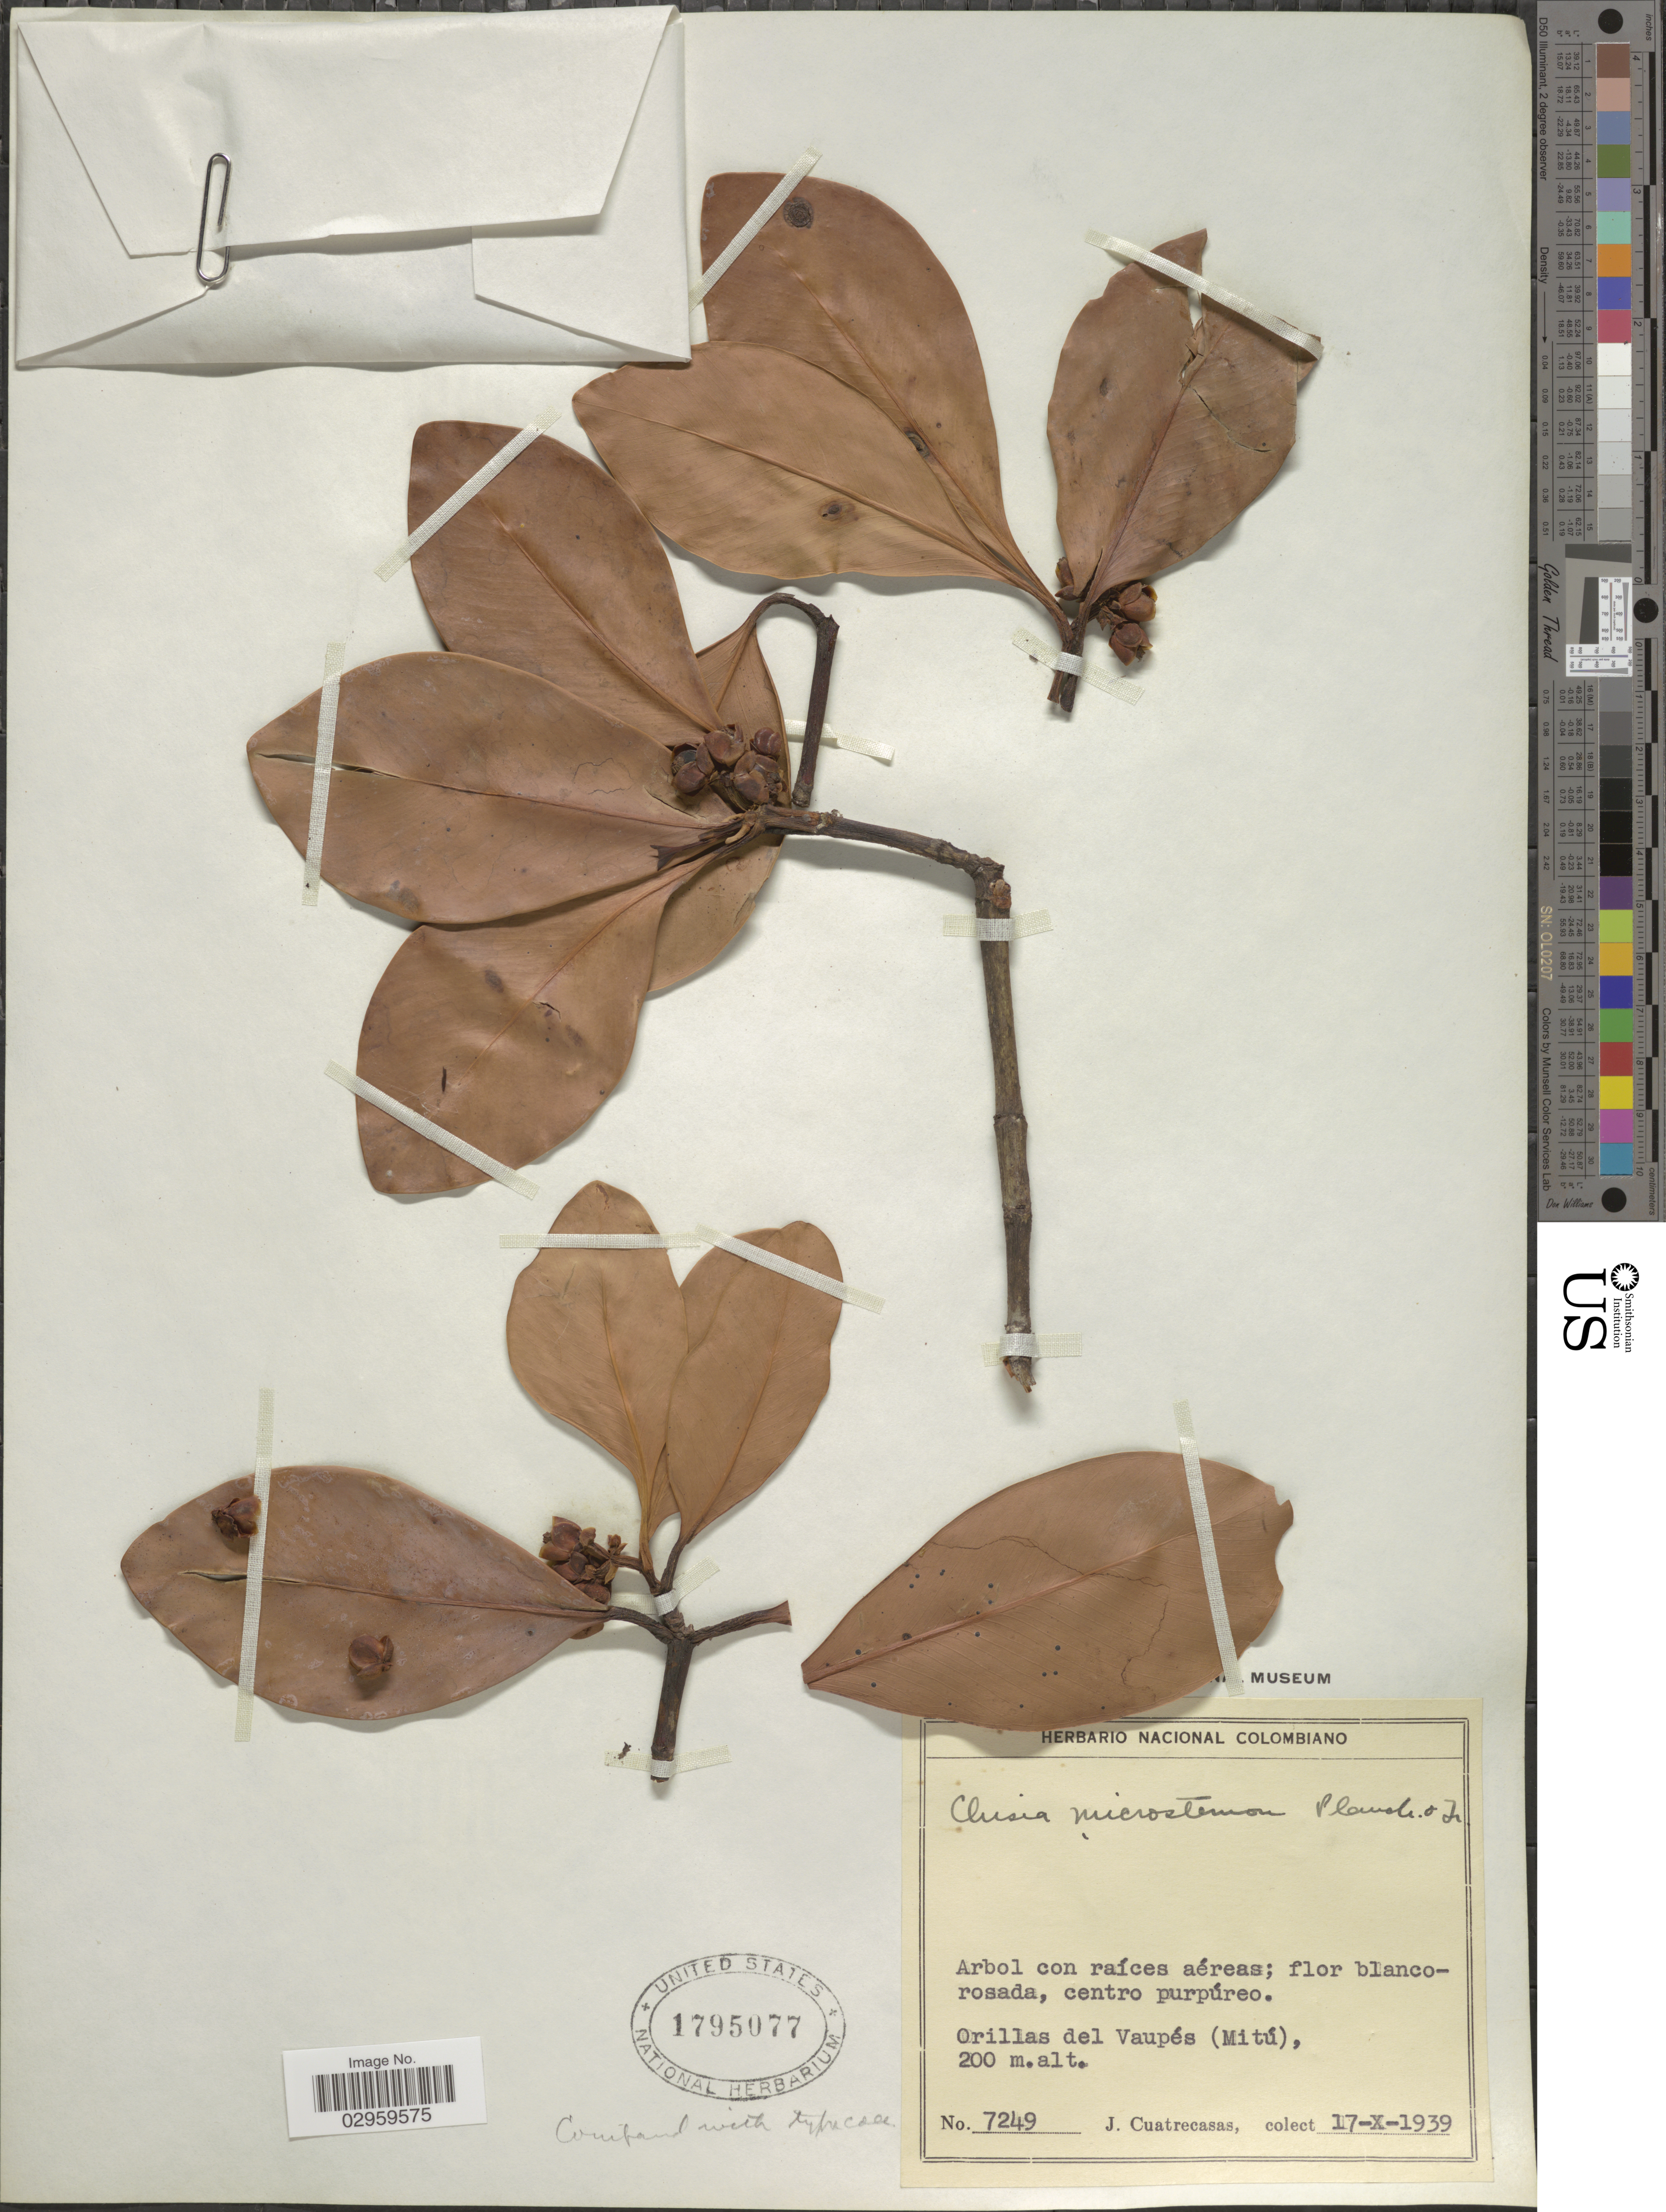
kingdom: Plantae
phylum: Tracheophyta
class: Magnoliopsida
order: Malpighiales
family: Clusiaceae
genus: Clusia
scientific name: Clusia microstemon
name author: Planch. & Triana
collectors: J. Cuatrecasas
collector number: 7249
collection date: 1939-10-17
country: Colombia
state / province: Vaupés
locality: Orillas del Vaupés (Mitú).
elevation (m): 200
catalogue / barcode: US 1795077